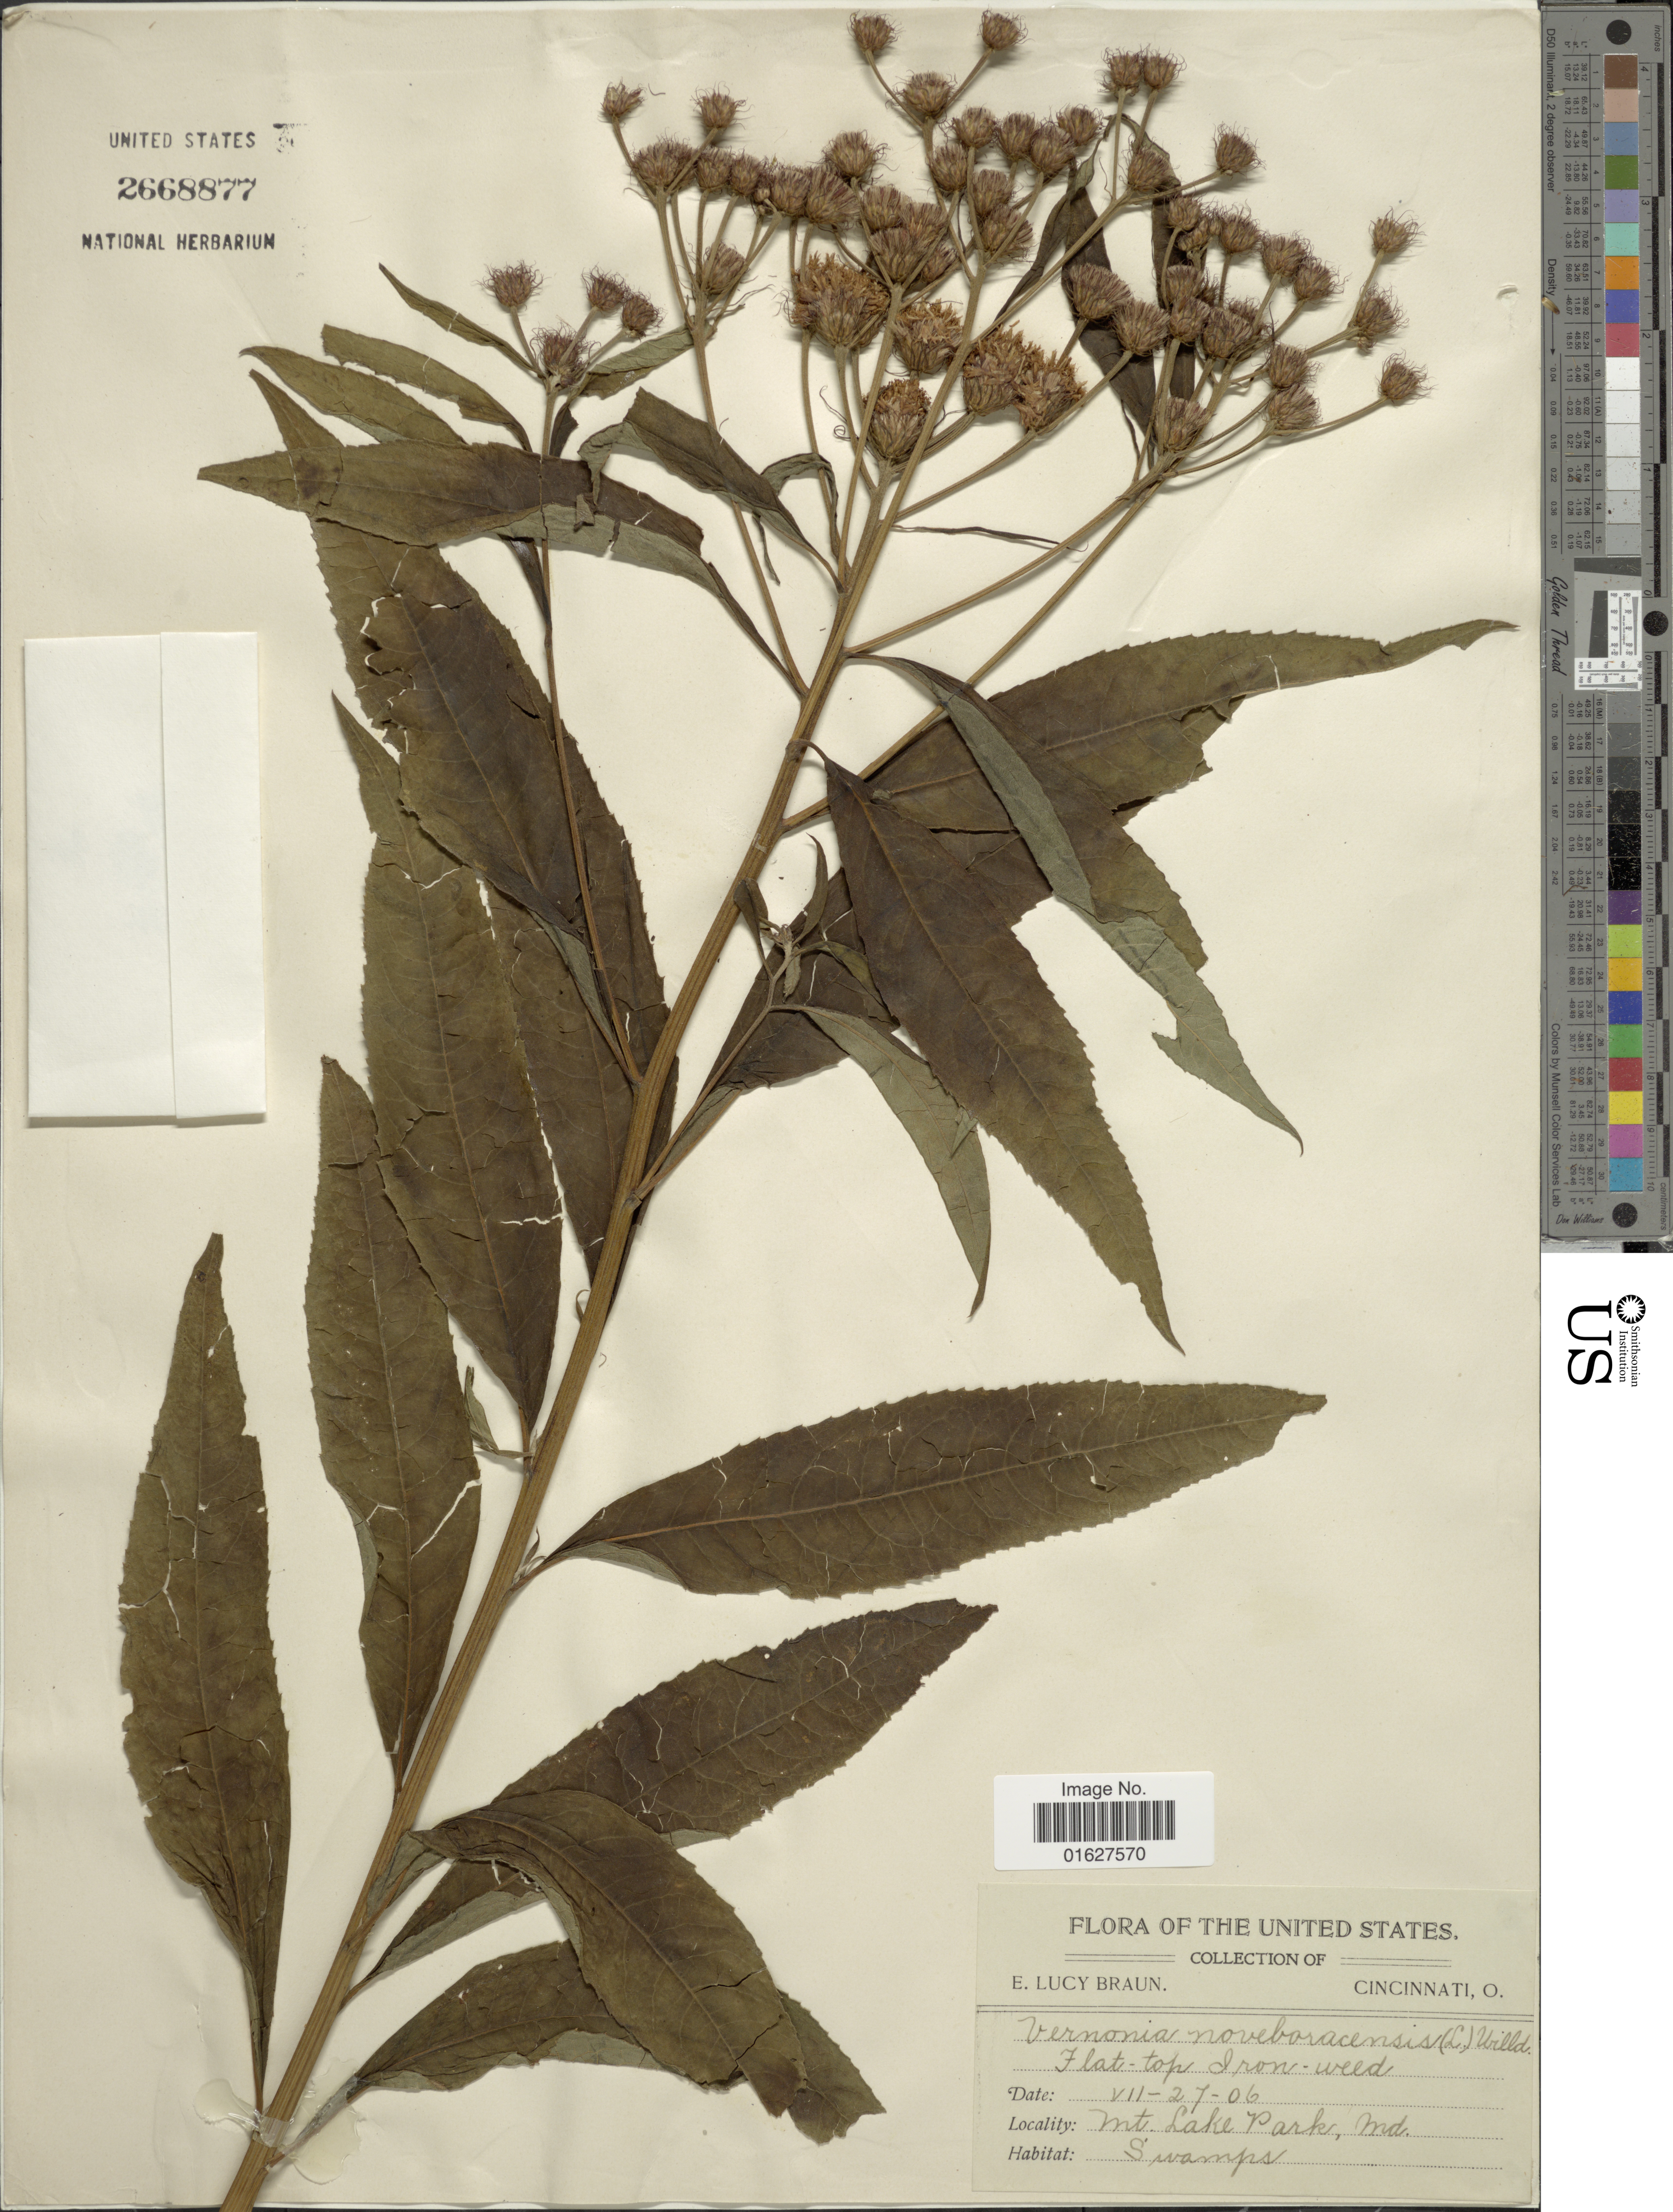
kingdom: Plantae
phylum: Tracheophyta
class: Magnoliopsida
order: Asterales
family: Asteraceae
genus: Vernonia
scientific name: Vernonia noveboracensis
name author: (L.) Michx.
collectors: E. L. Braun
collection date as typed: Transcribed d/m/y: 27/7/6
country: United States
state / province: Maryland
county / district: Garrett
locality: Mt. Lake Park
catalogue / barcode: US 2668877